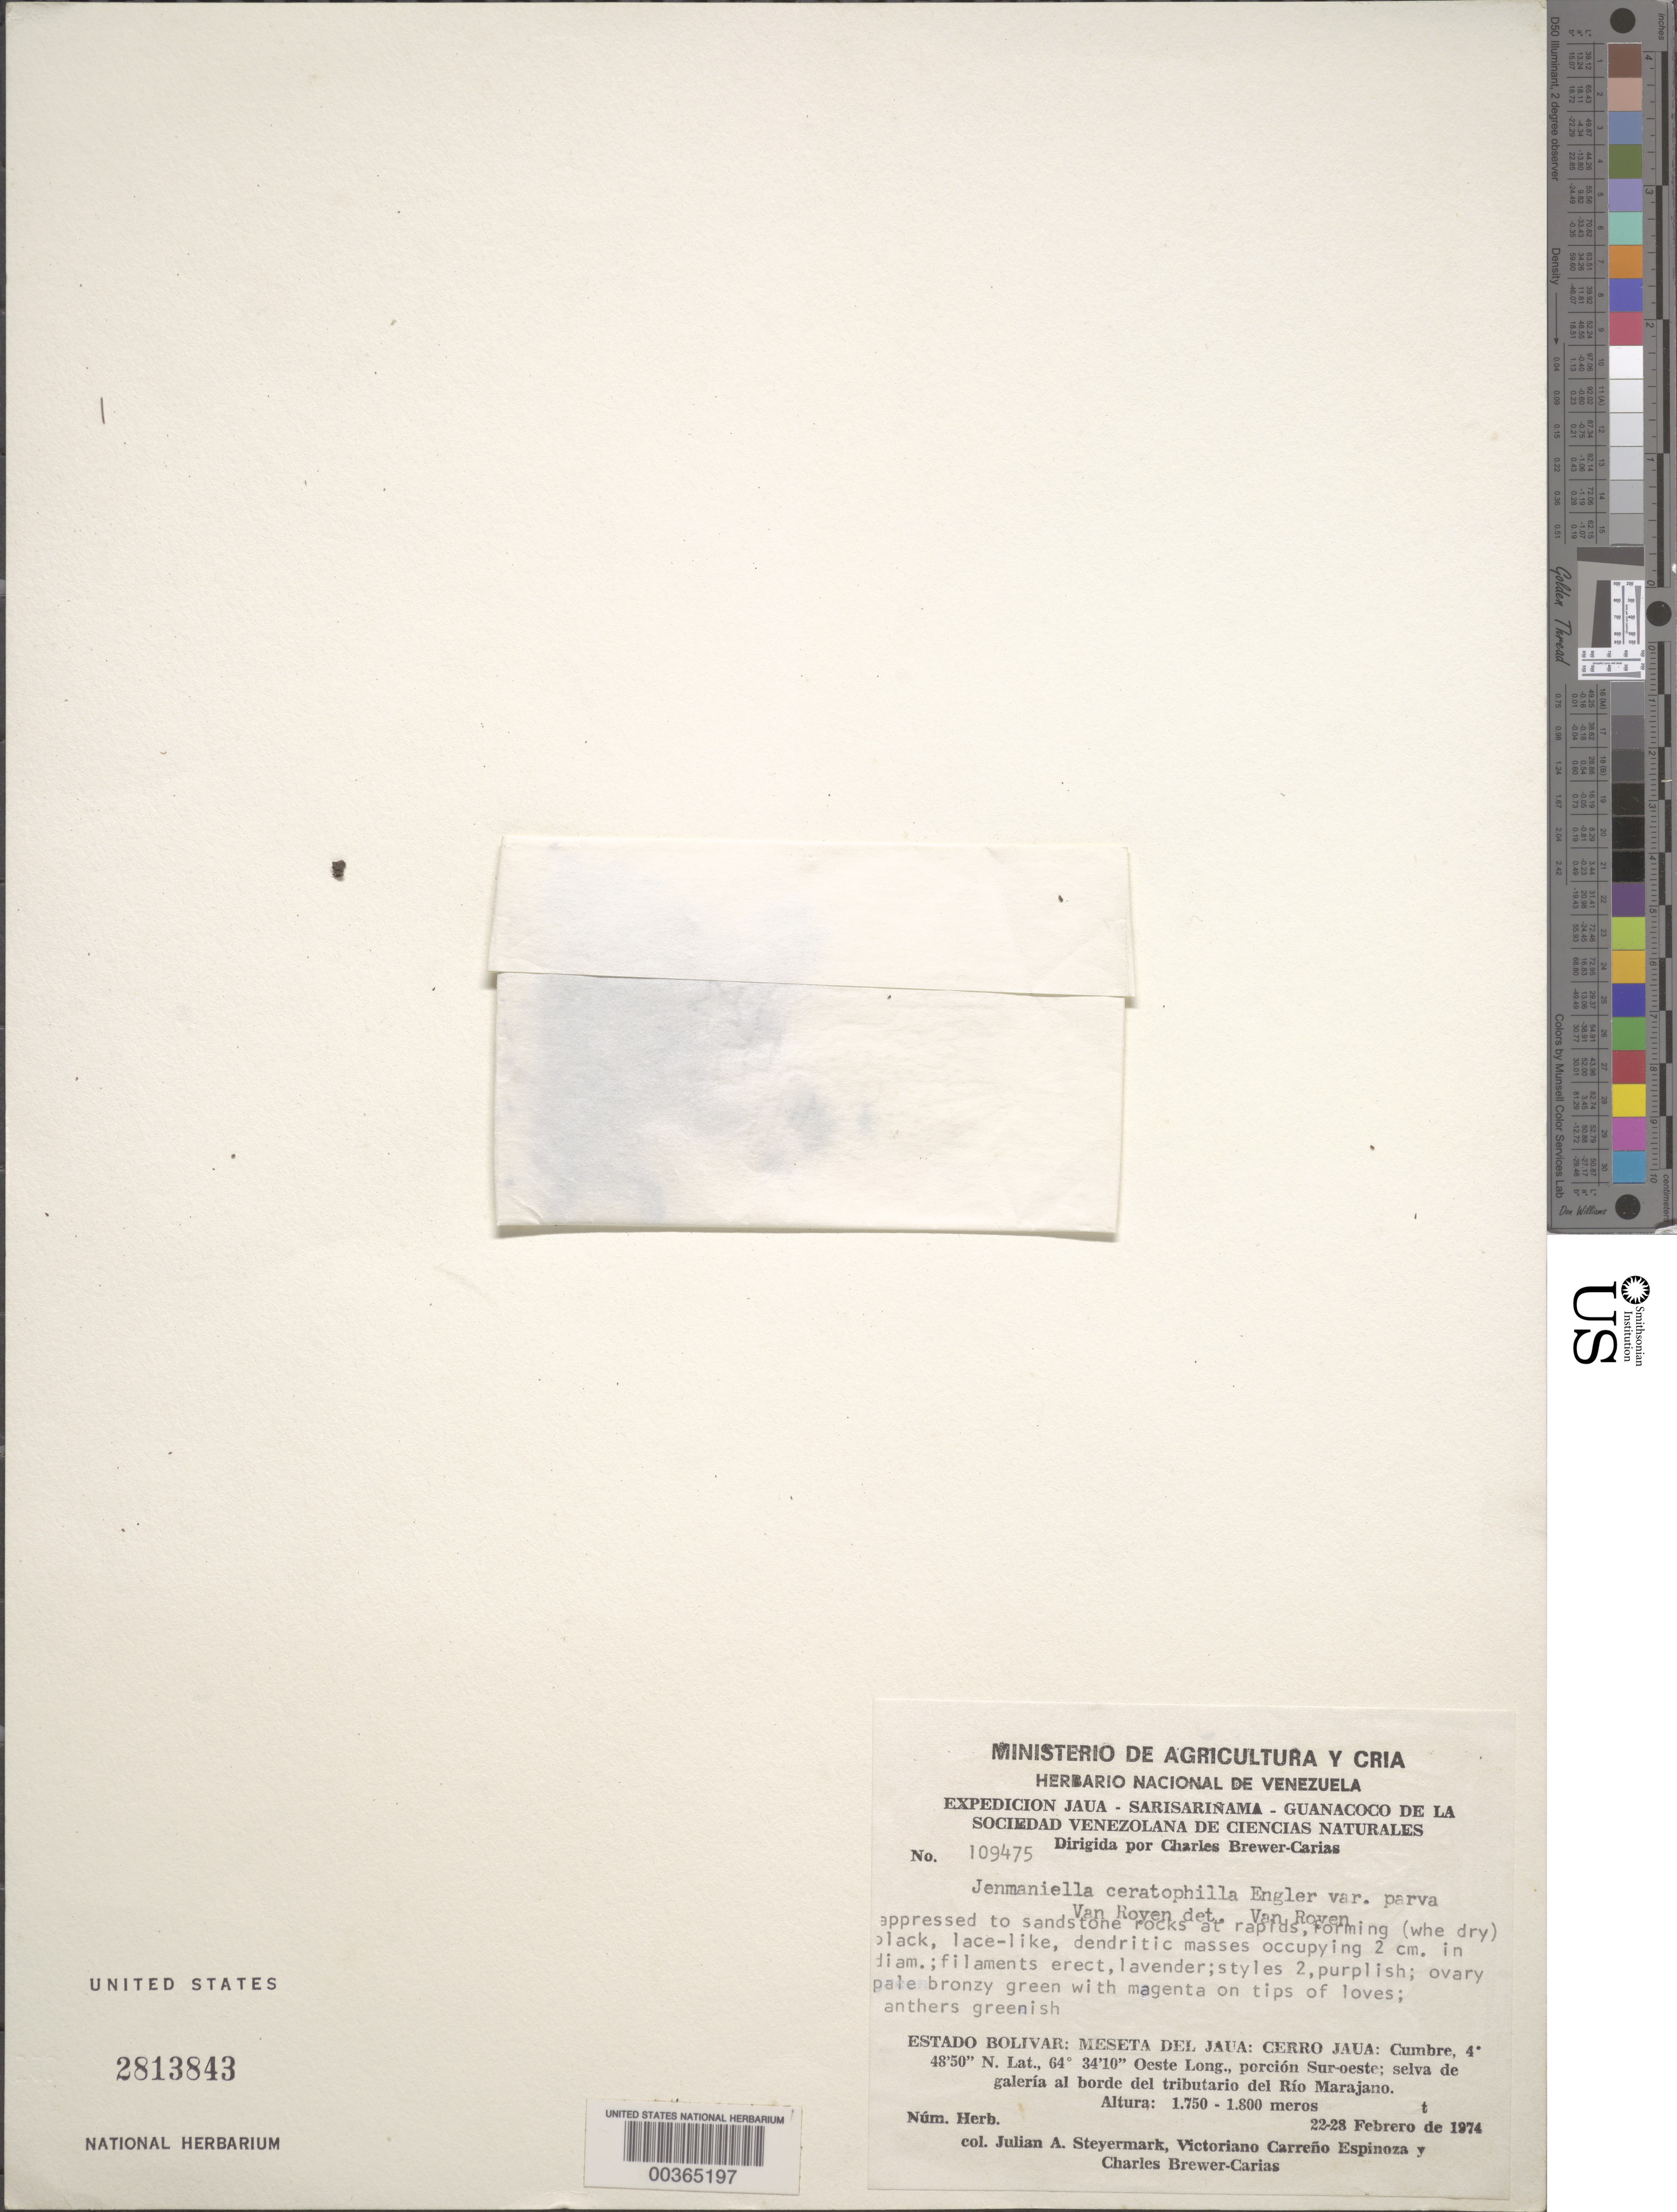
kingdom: Plantae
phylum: Tracheophyta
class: Magnoliopsida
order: Malpighiales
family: Podostemaceae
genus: Lophogyne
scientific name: Lophogyne ceratophylla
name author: (Engl.) C.P. Bove & C.T. Philbrick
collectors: J. Steyermark, V. Carreño E. & C. Brewer-Carias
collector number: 109475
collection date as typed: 23 Feb 1974 to 28 Feb 1974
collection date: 1974-02-23/1974-02-28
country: Venezuela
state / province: Bolivar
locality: Meseta del jaua, cerro jaua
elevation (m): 1750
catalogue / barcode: US 2813843